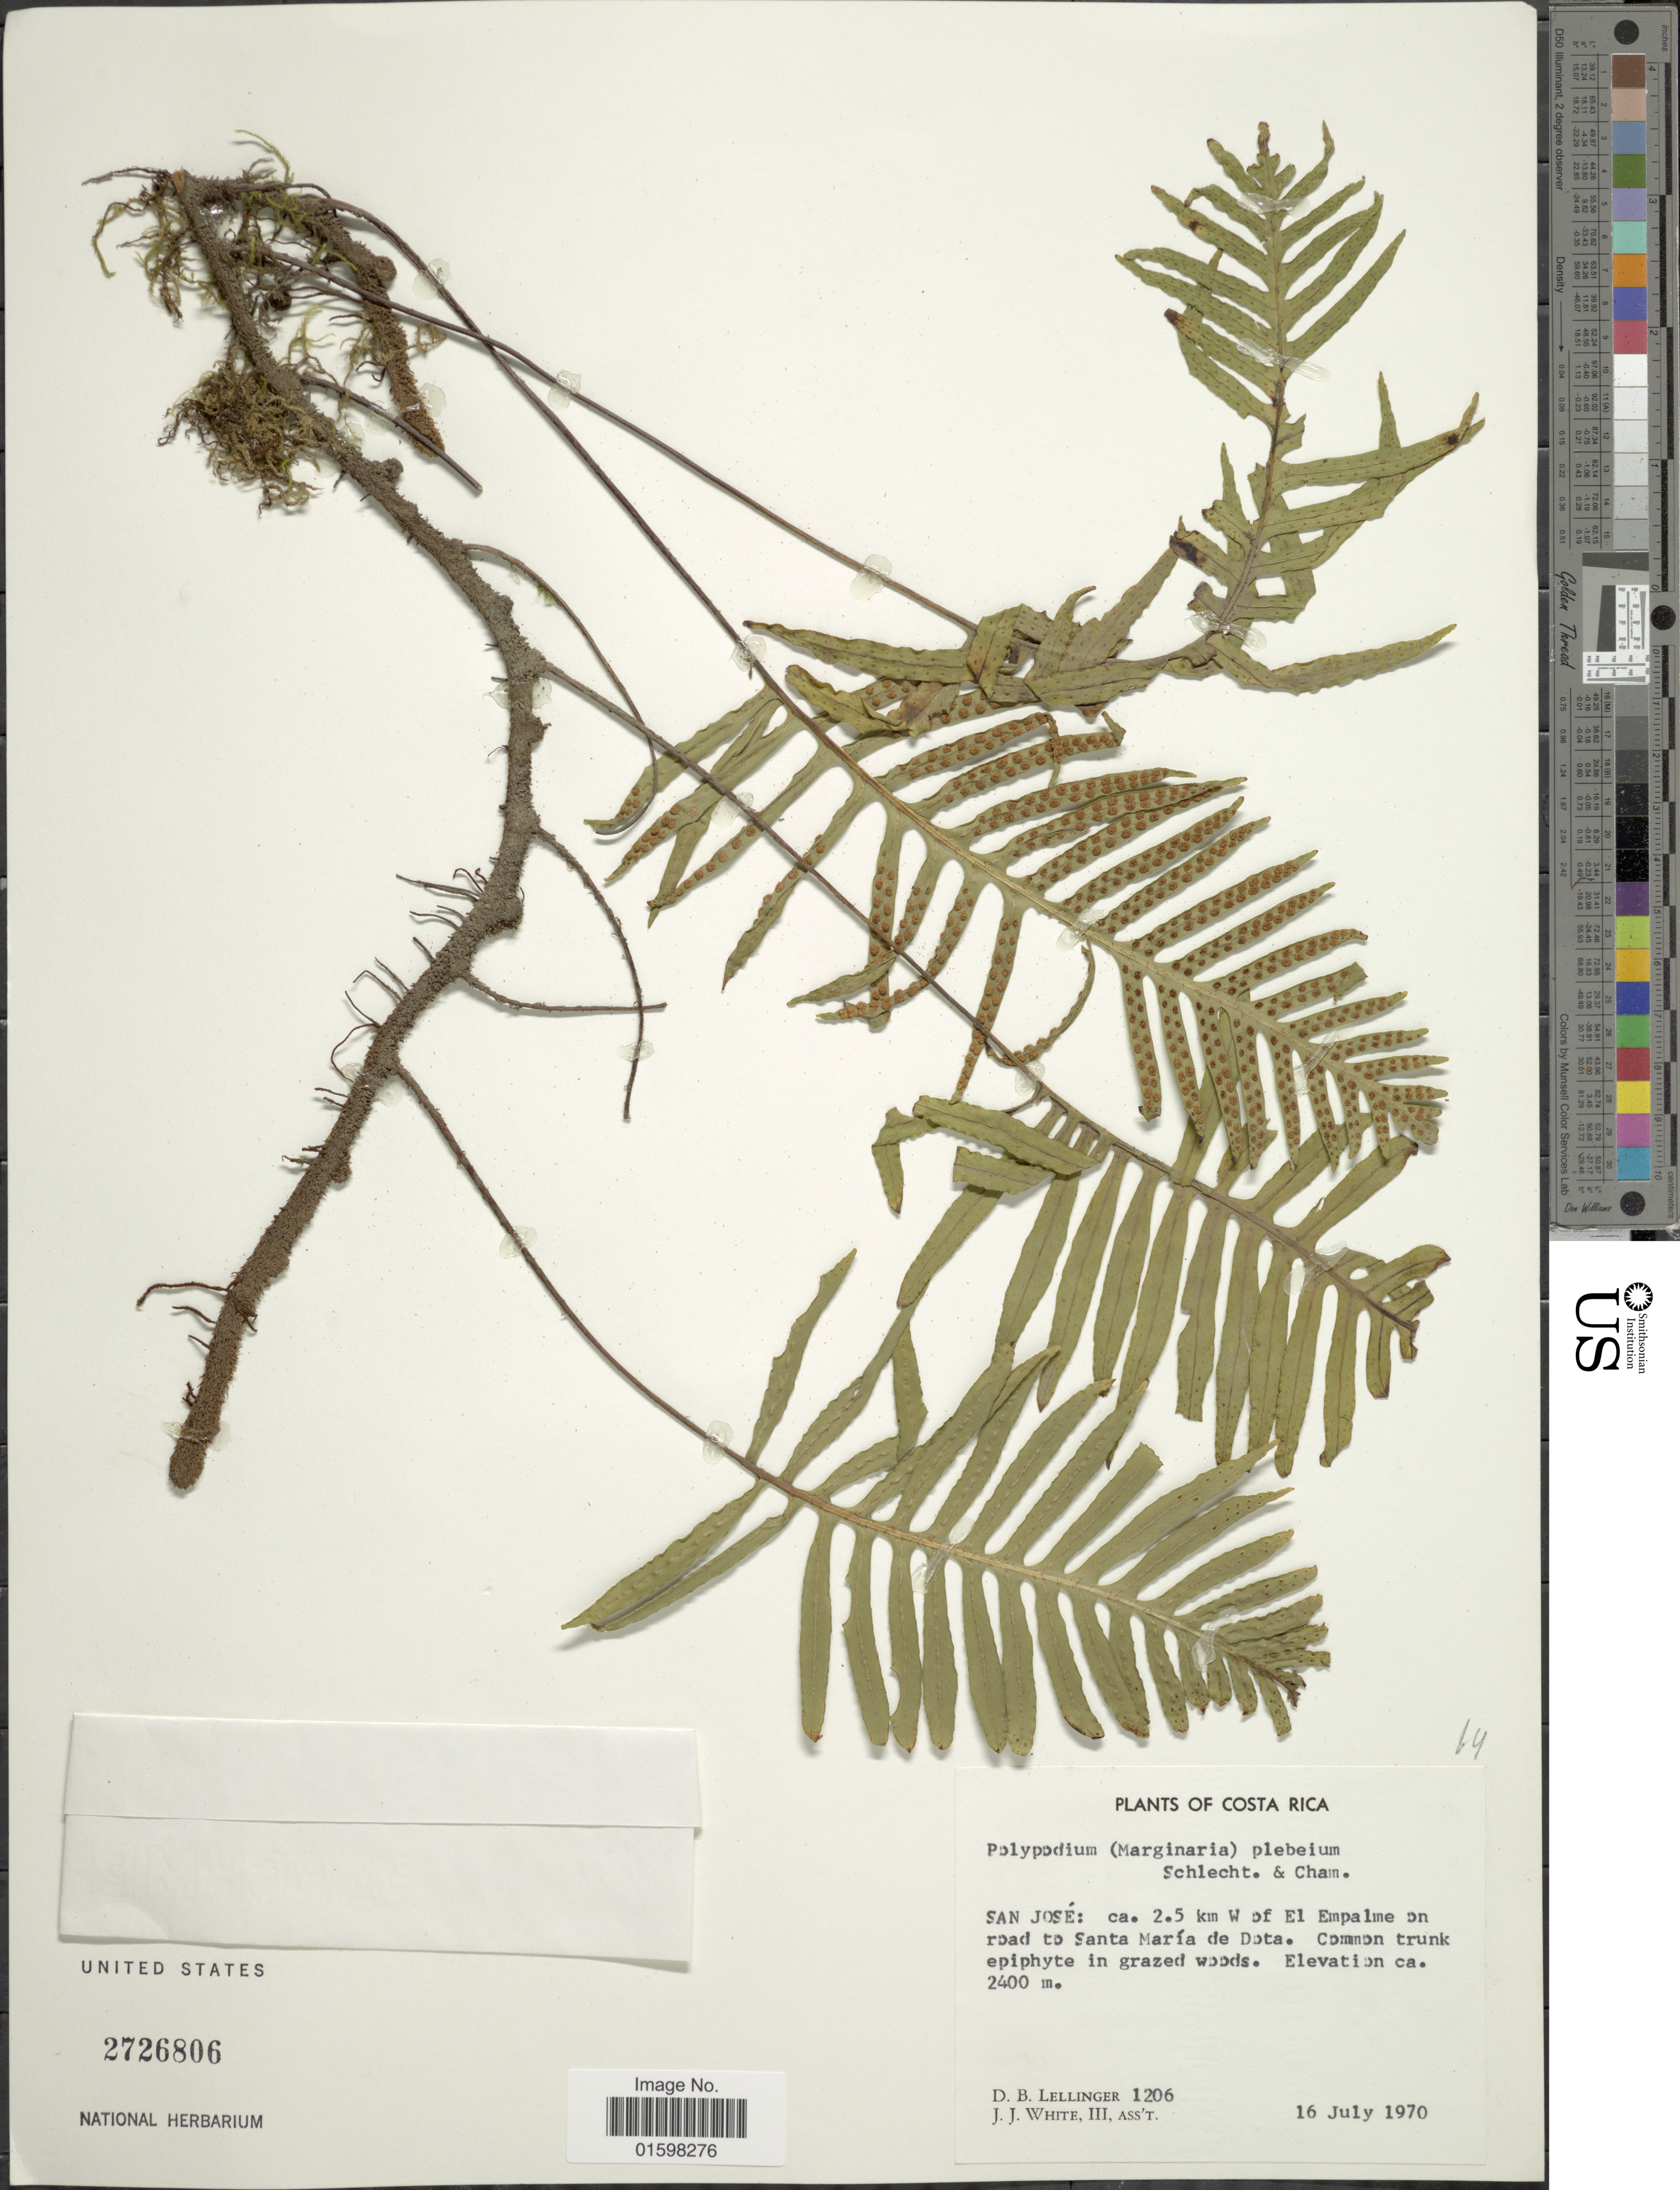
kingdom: Plantae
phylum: Tracheophyta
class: Polypodiopsida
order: Polypodiales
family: Polypodiaceae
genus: Pleopeltis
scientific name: Pleopeltis plebeia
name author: (Schltdl. ex Cham.) A.R. Sm. & Tejero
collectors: D. B. Lellinger & J. J. White III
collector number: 1206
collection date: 1970-07-16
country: Costa Rica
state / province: San José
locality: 2.4 km W of El Empalme on road to Santa Maria de Dota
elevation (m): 2400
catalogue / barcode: US 2726806